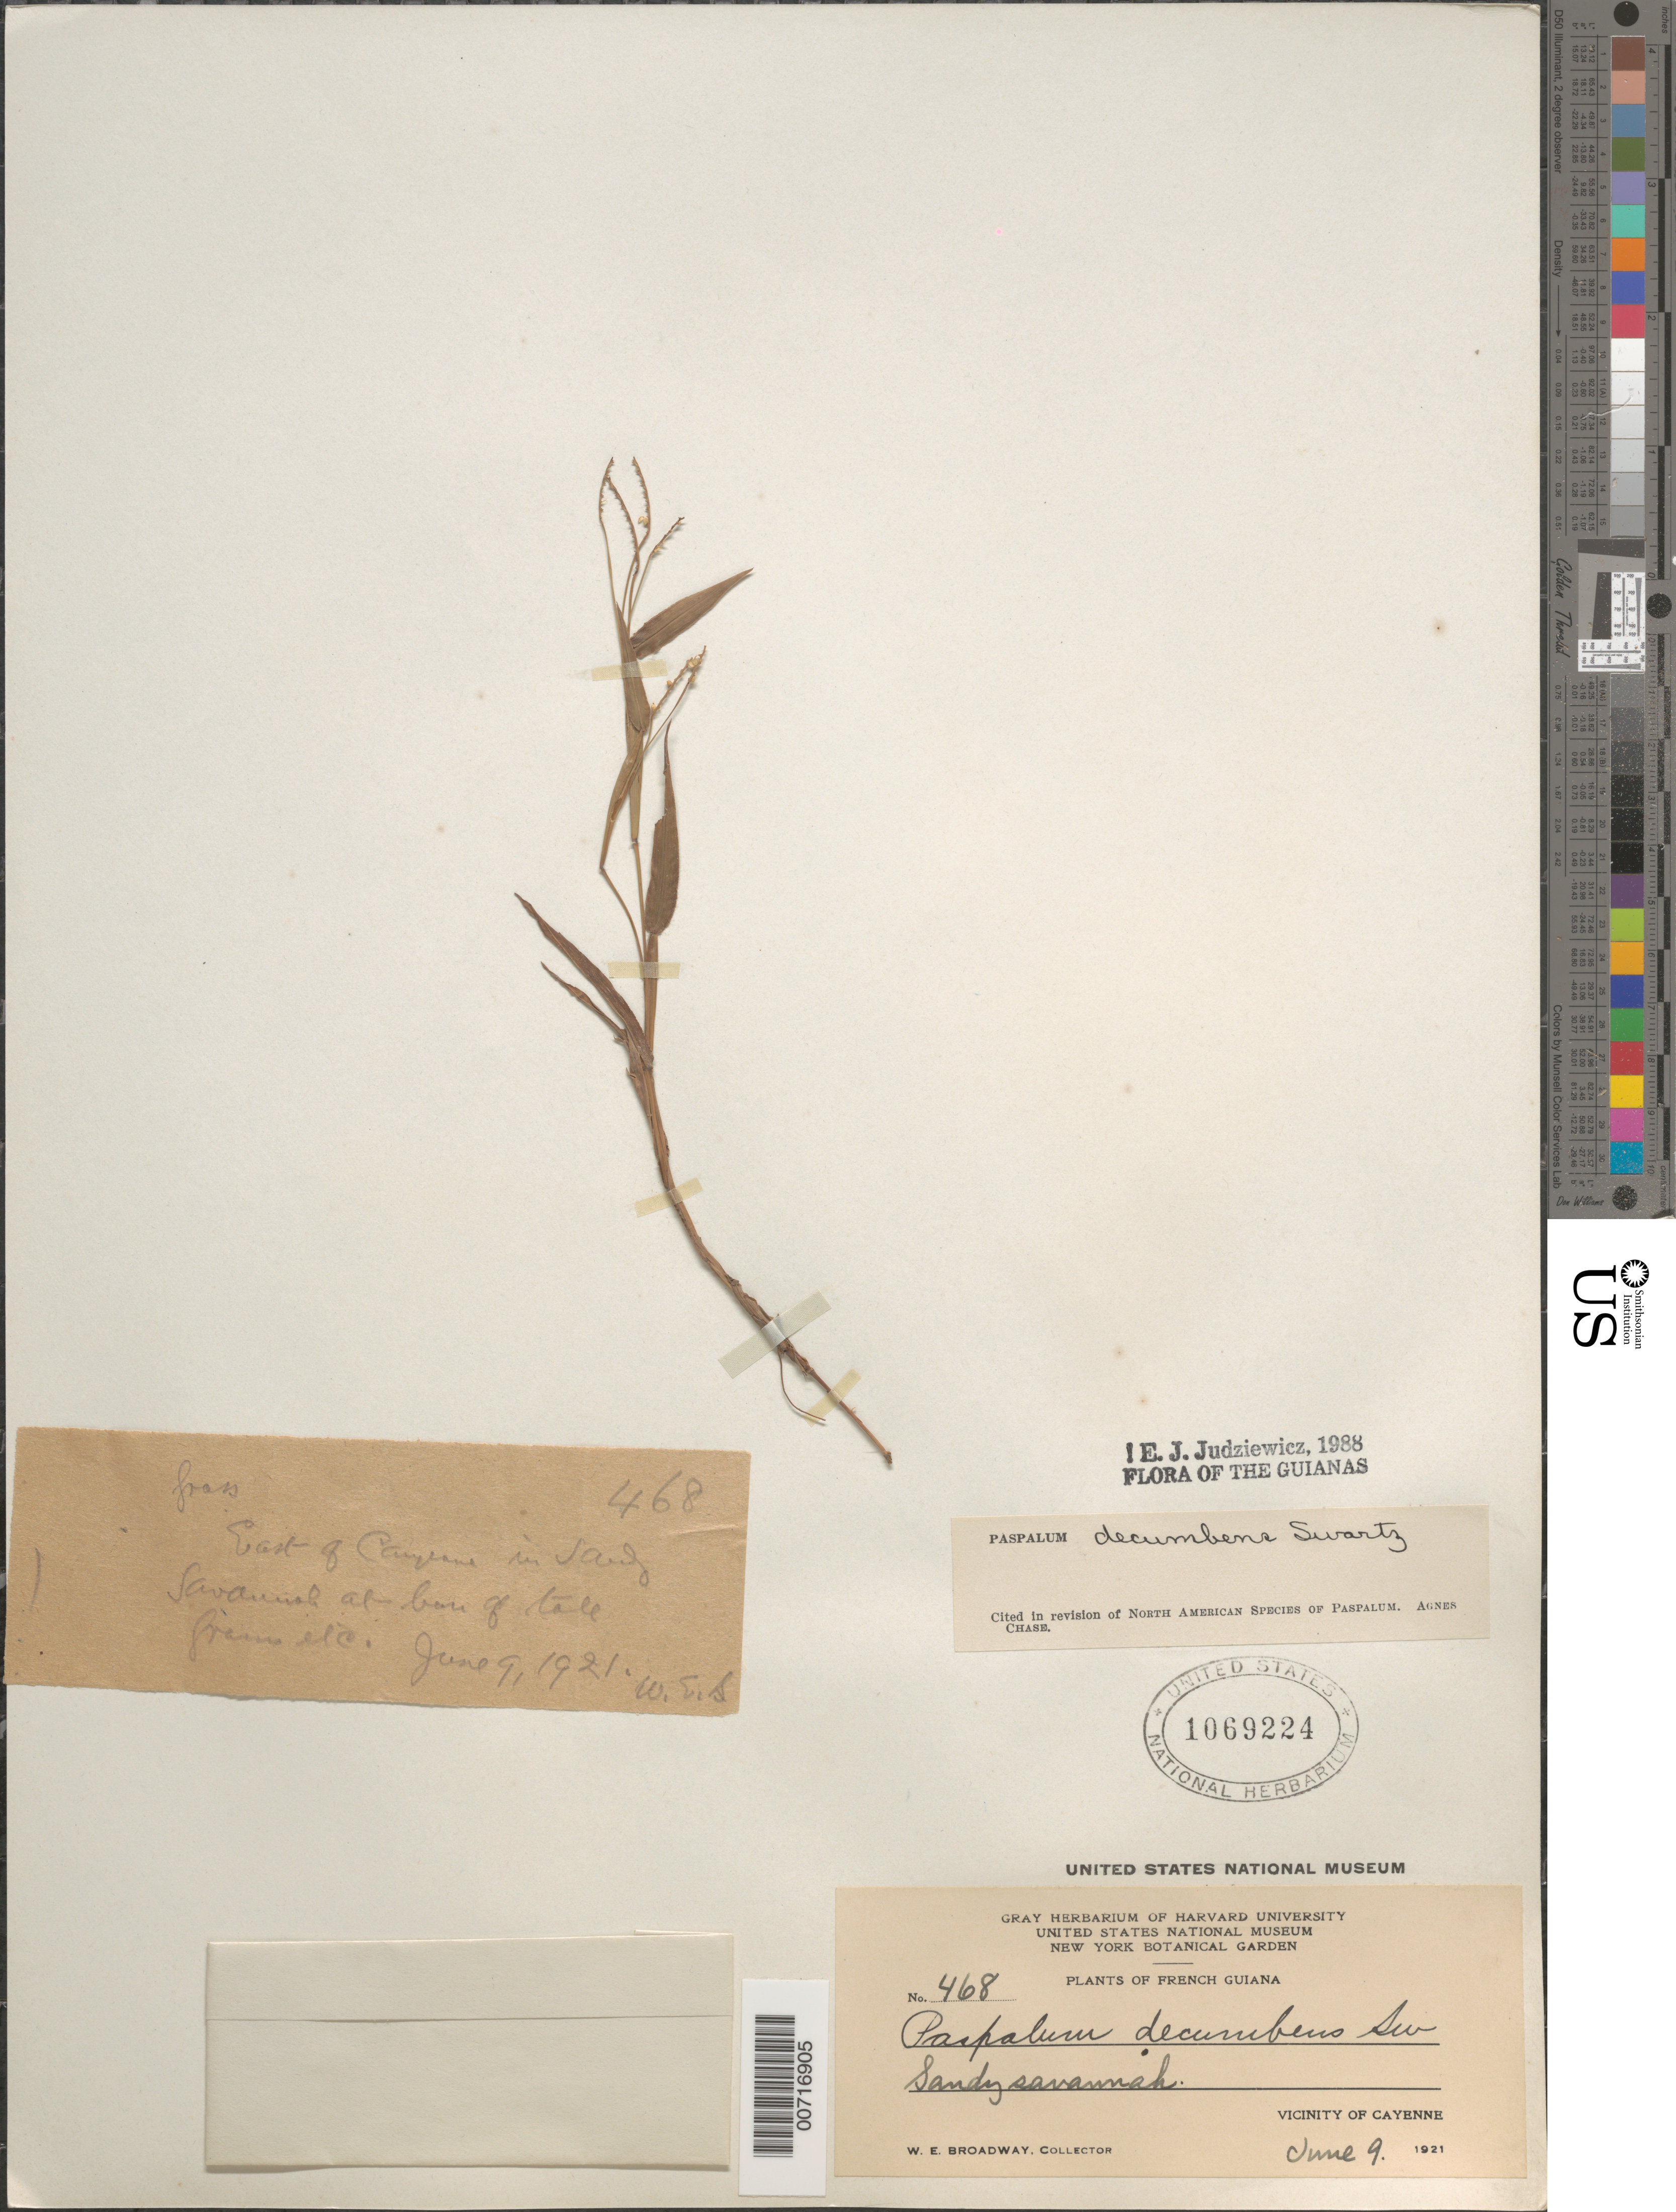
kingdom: Plantae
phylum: Tracheophyta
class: Liliopsida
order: Poales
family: Poaceae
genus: Paspalum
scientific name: Paspalum decumbens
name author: Sw.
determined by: Judziewicz, E. J.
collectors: W. E. Broadway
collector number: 468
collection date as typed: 9-Jun-21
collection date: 1921-06-09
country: French Guiana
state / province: Cayenne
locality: Cayenne, vic.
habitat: Sandy savanna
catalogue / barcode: US 1069224